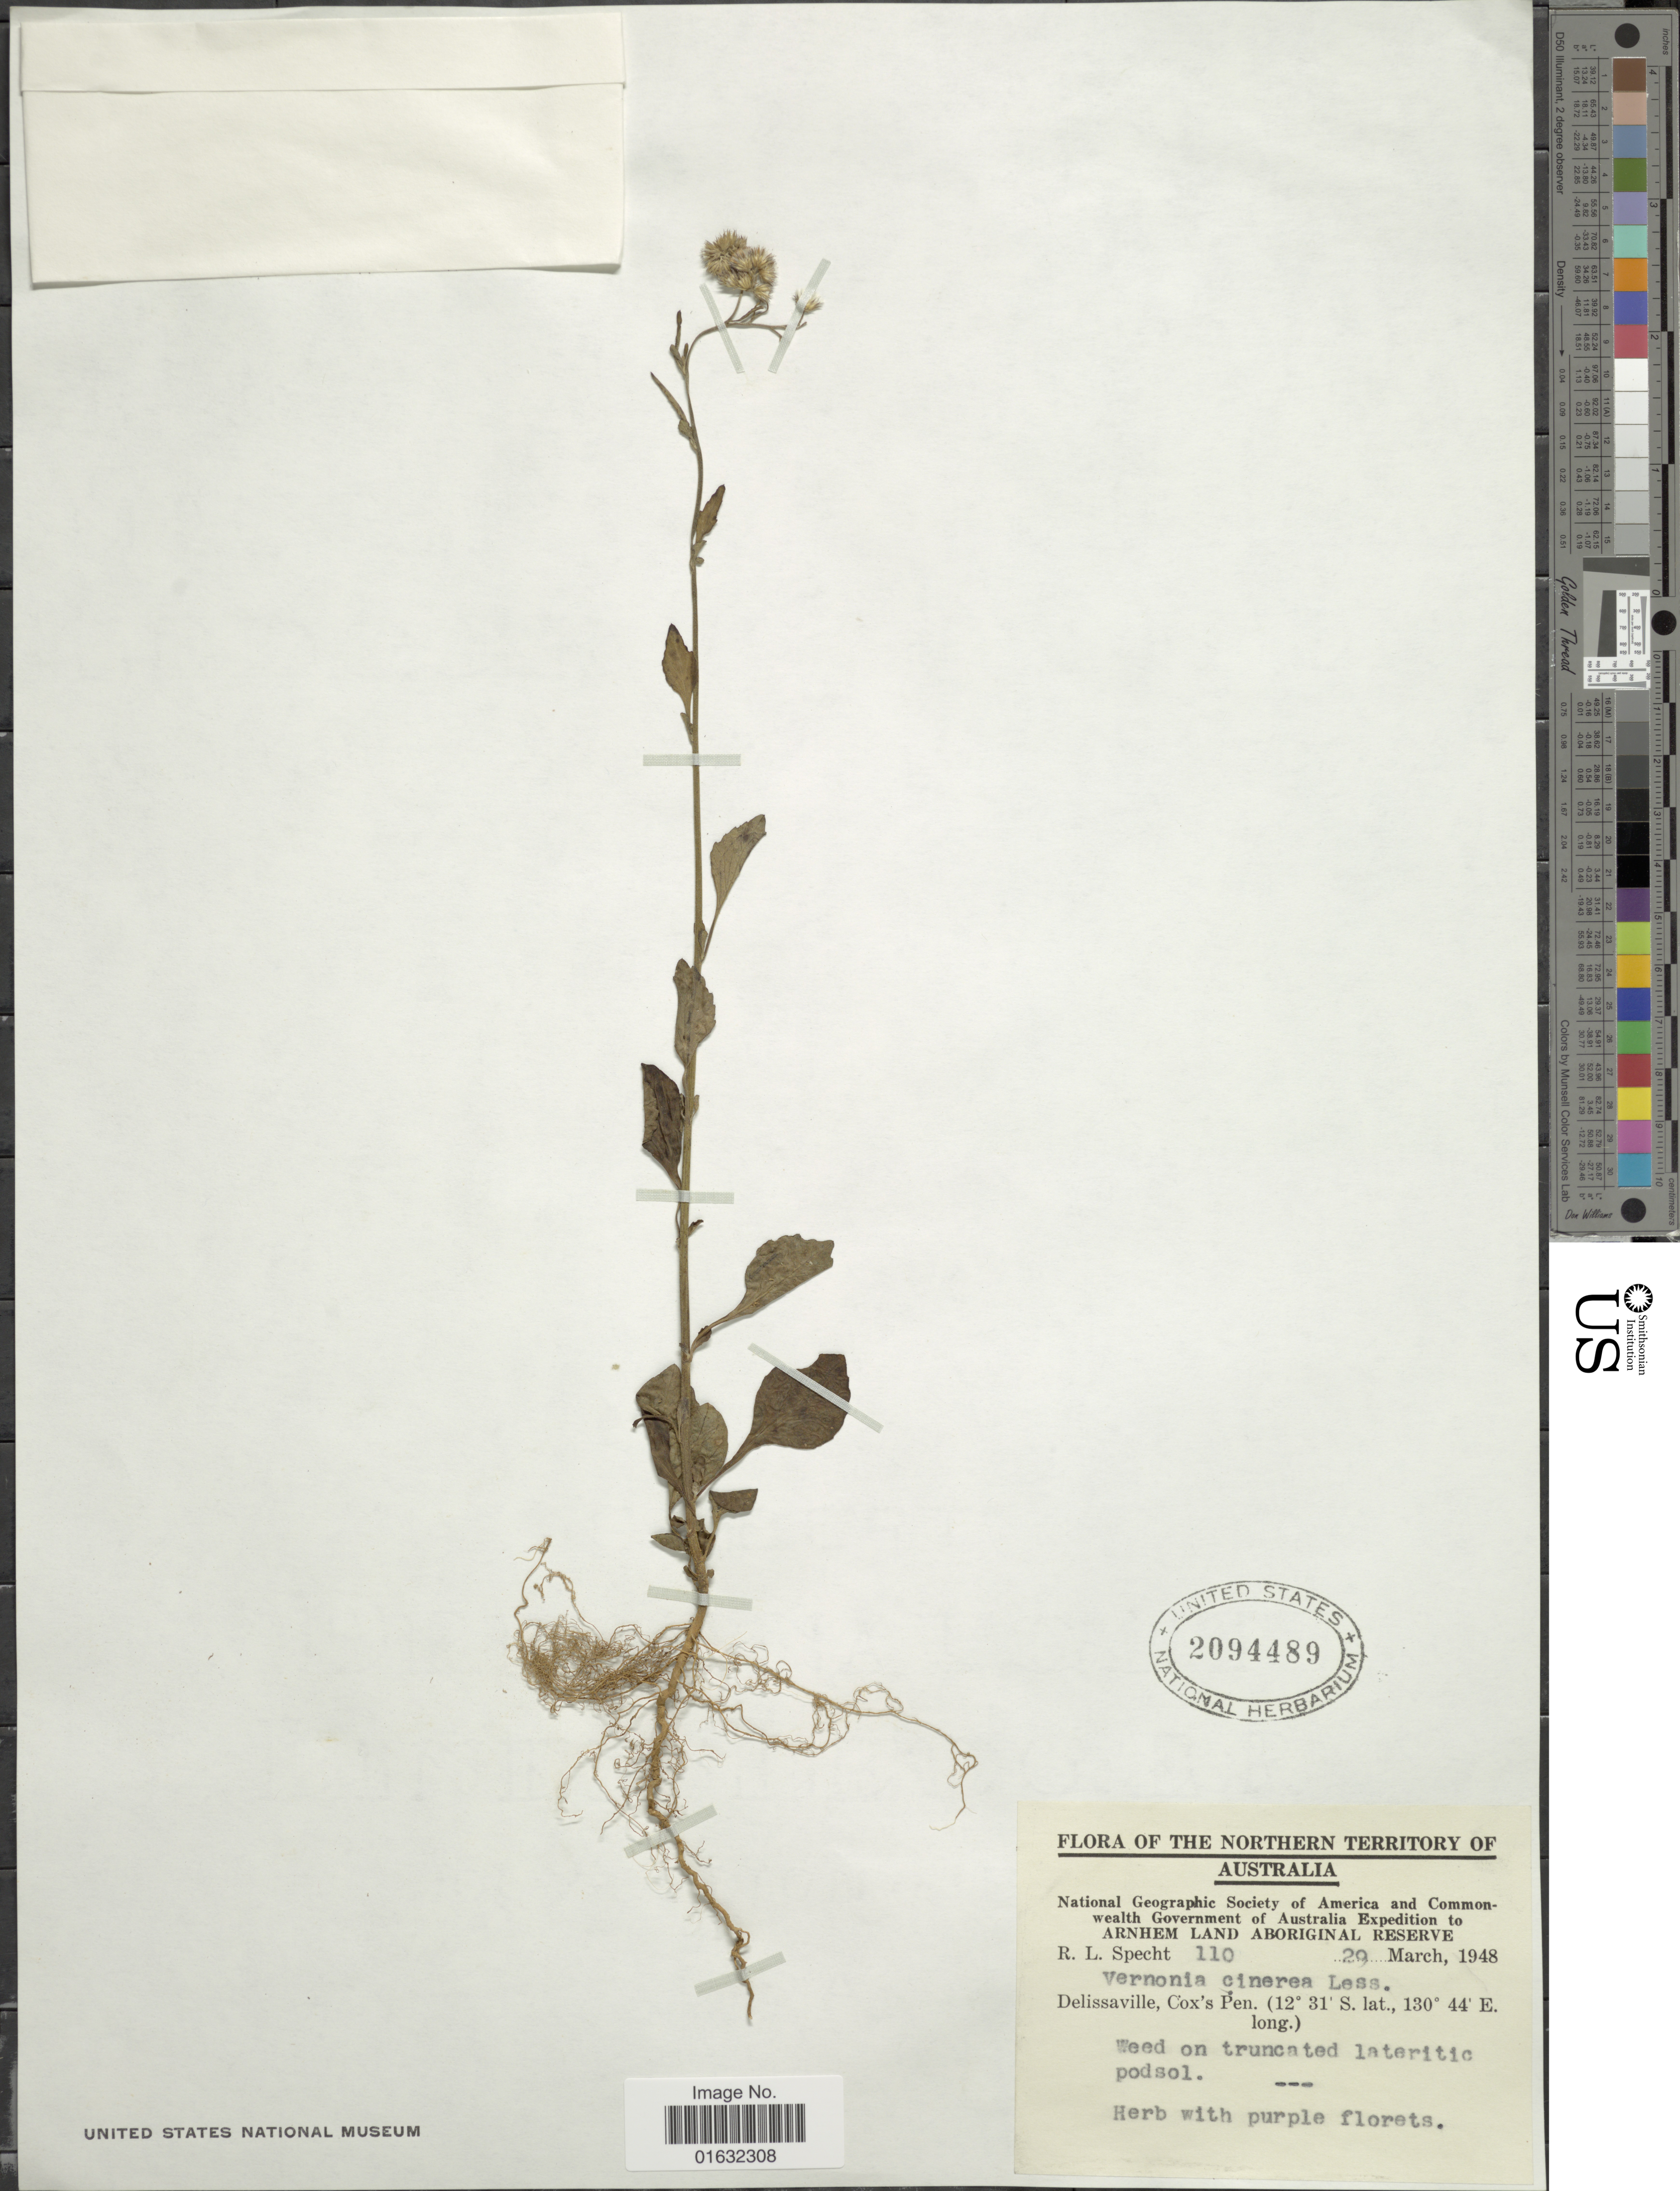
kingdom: Plantae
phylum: Tracheophyta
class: Magnoliopsida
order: Asterales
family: Asteraceae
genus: Cyanthillium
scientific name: Cyanthillium cinereum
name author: (L.) H. Rob.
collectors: R. L. Specht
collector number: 110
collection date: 1948-03-29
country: Australia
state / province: Northern Territory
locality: Arnheim Land Aboriginal Reserve, Delissaville, Cox's Pen.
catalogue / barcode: US 2094489